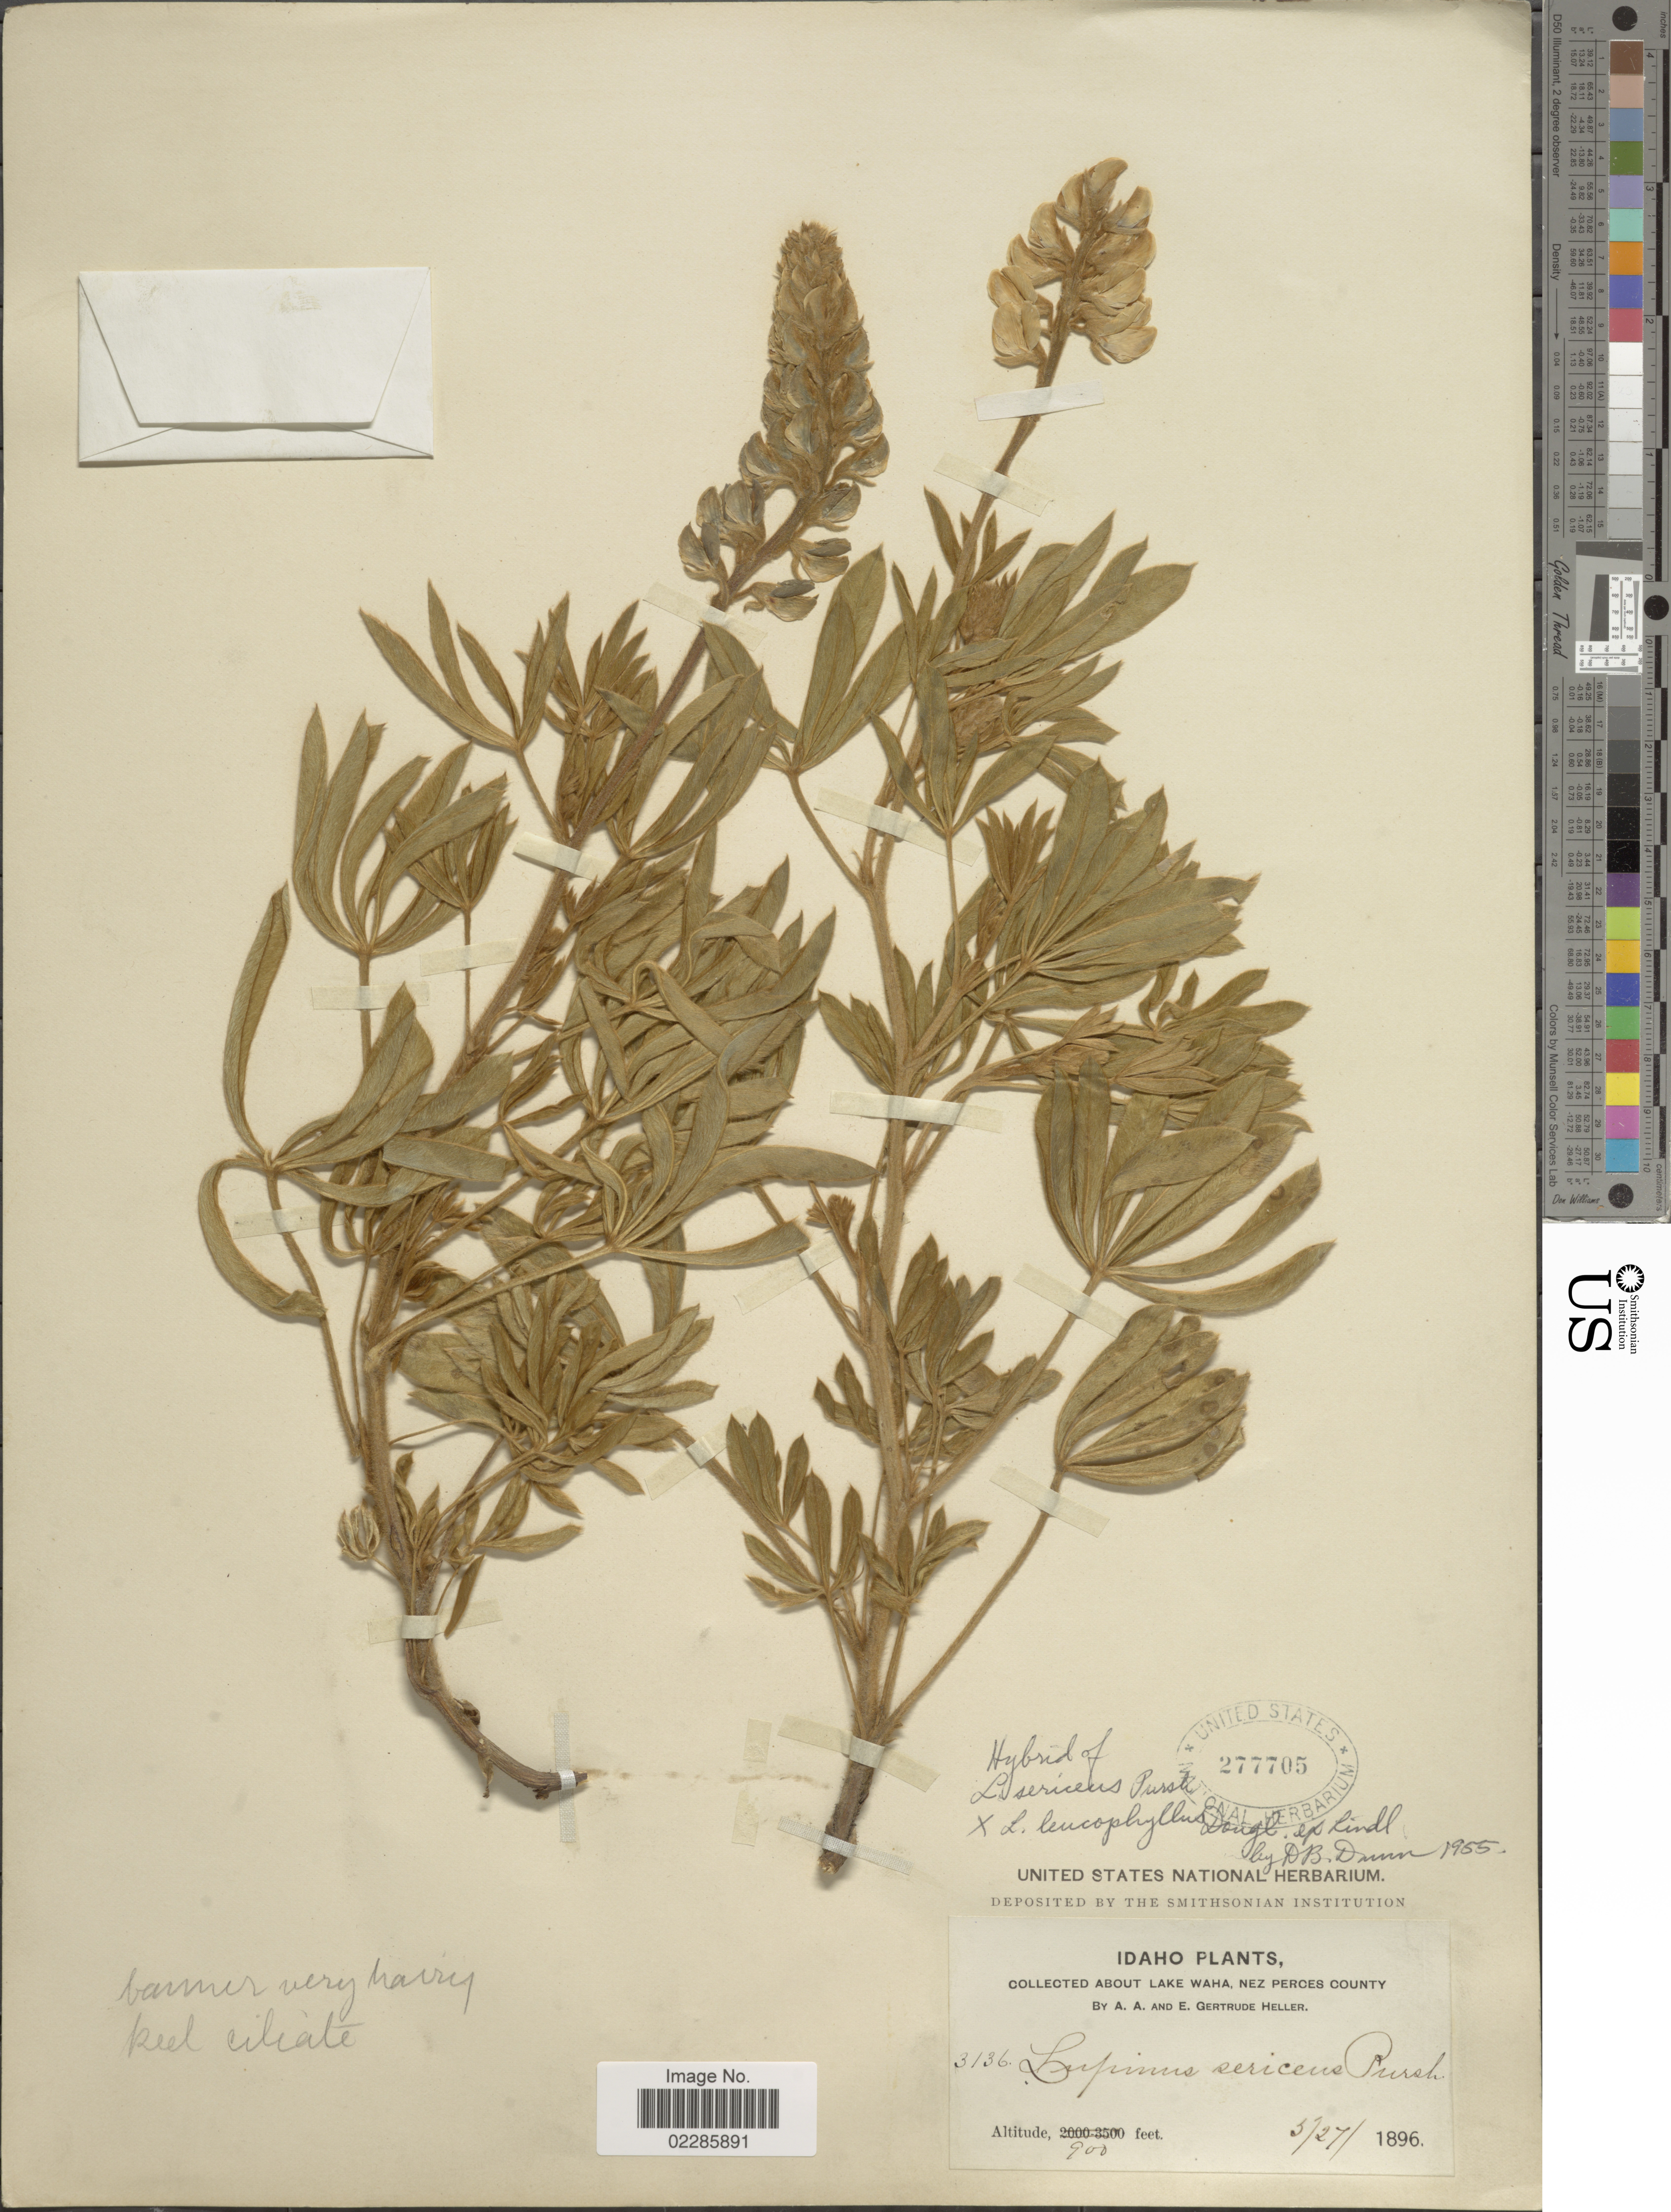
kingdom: Plantae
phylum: Tracheophyta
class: Magnoliopsida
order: Fabales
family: Fabaceae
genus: Lupinus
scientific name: Lupinus leucophyllus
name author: Douglas ex Lindl.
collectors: A. A. Heller & E. G. Heller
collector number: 3136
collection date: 1896-05-27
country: United States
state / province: Idaho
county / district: Nez Perce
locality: About Lake Waha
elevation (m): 274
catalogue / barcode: US 277705